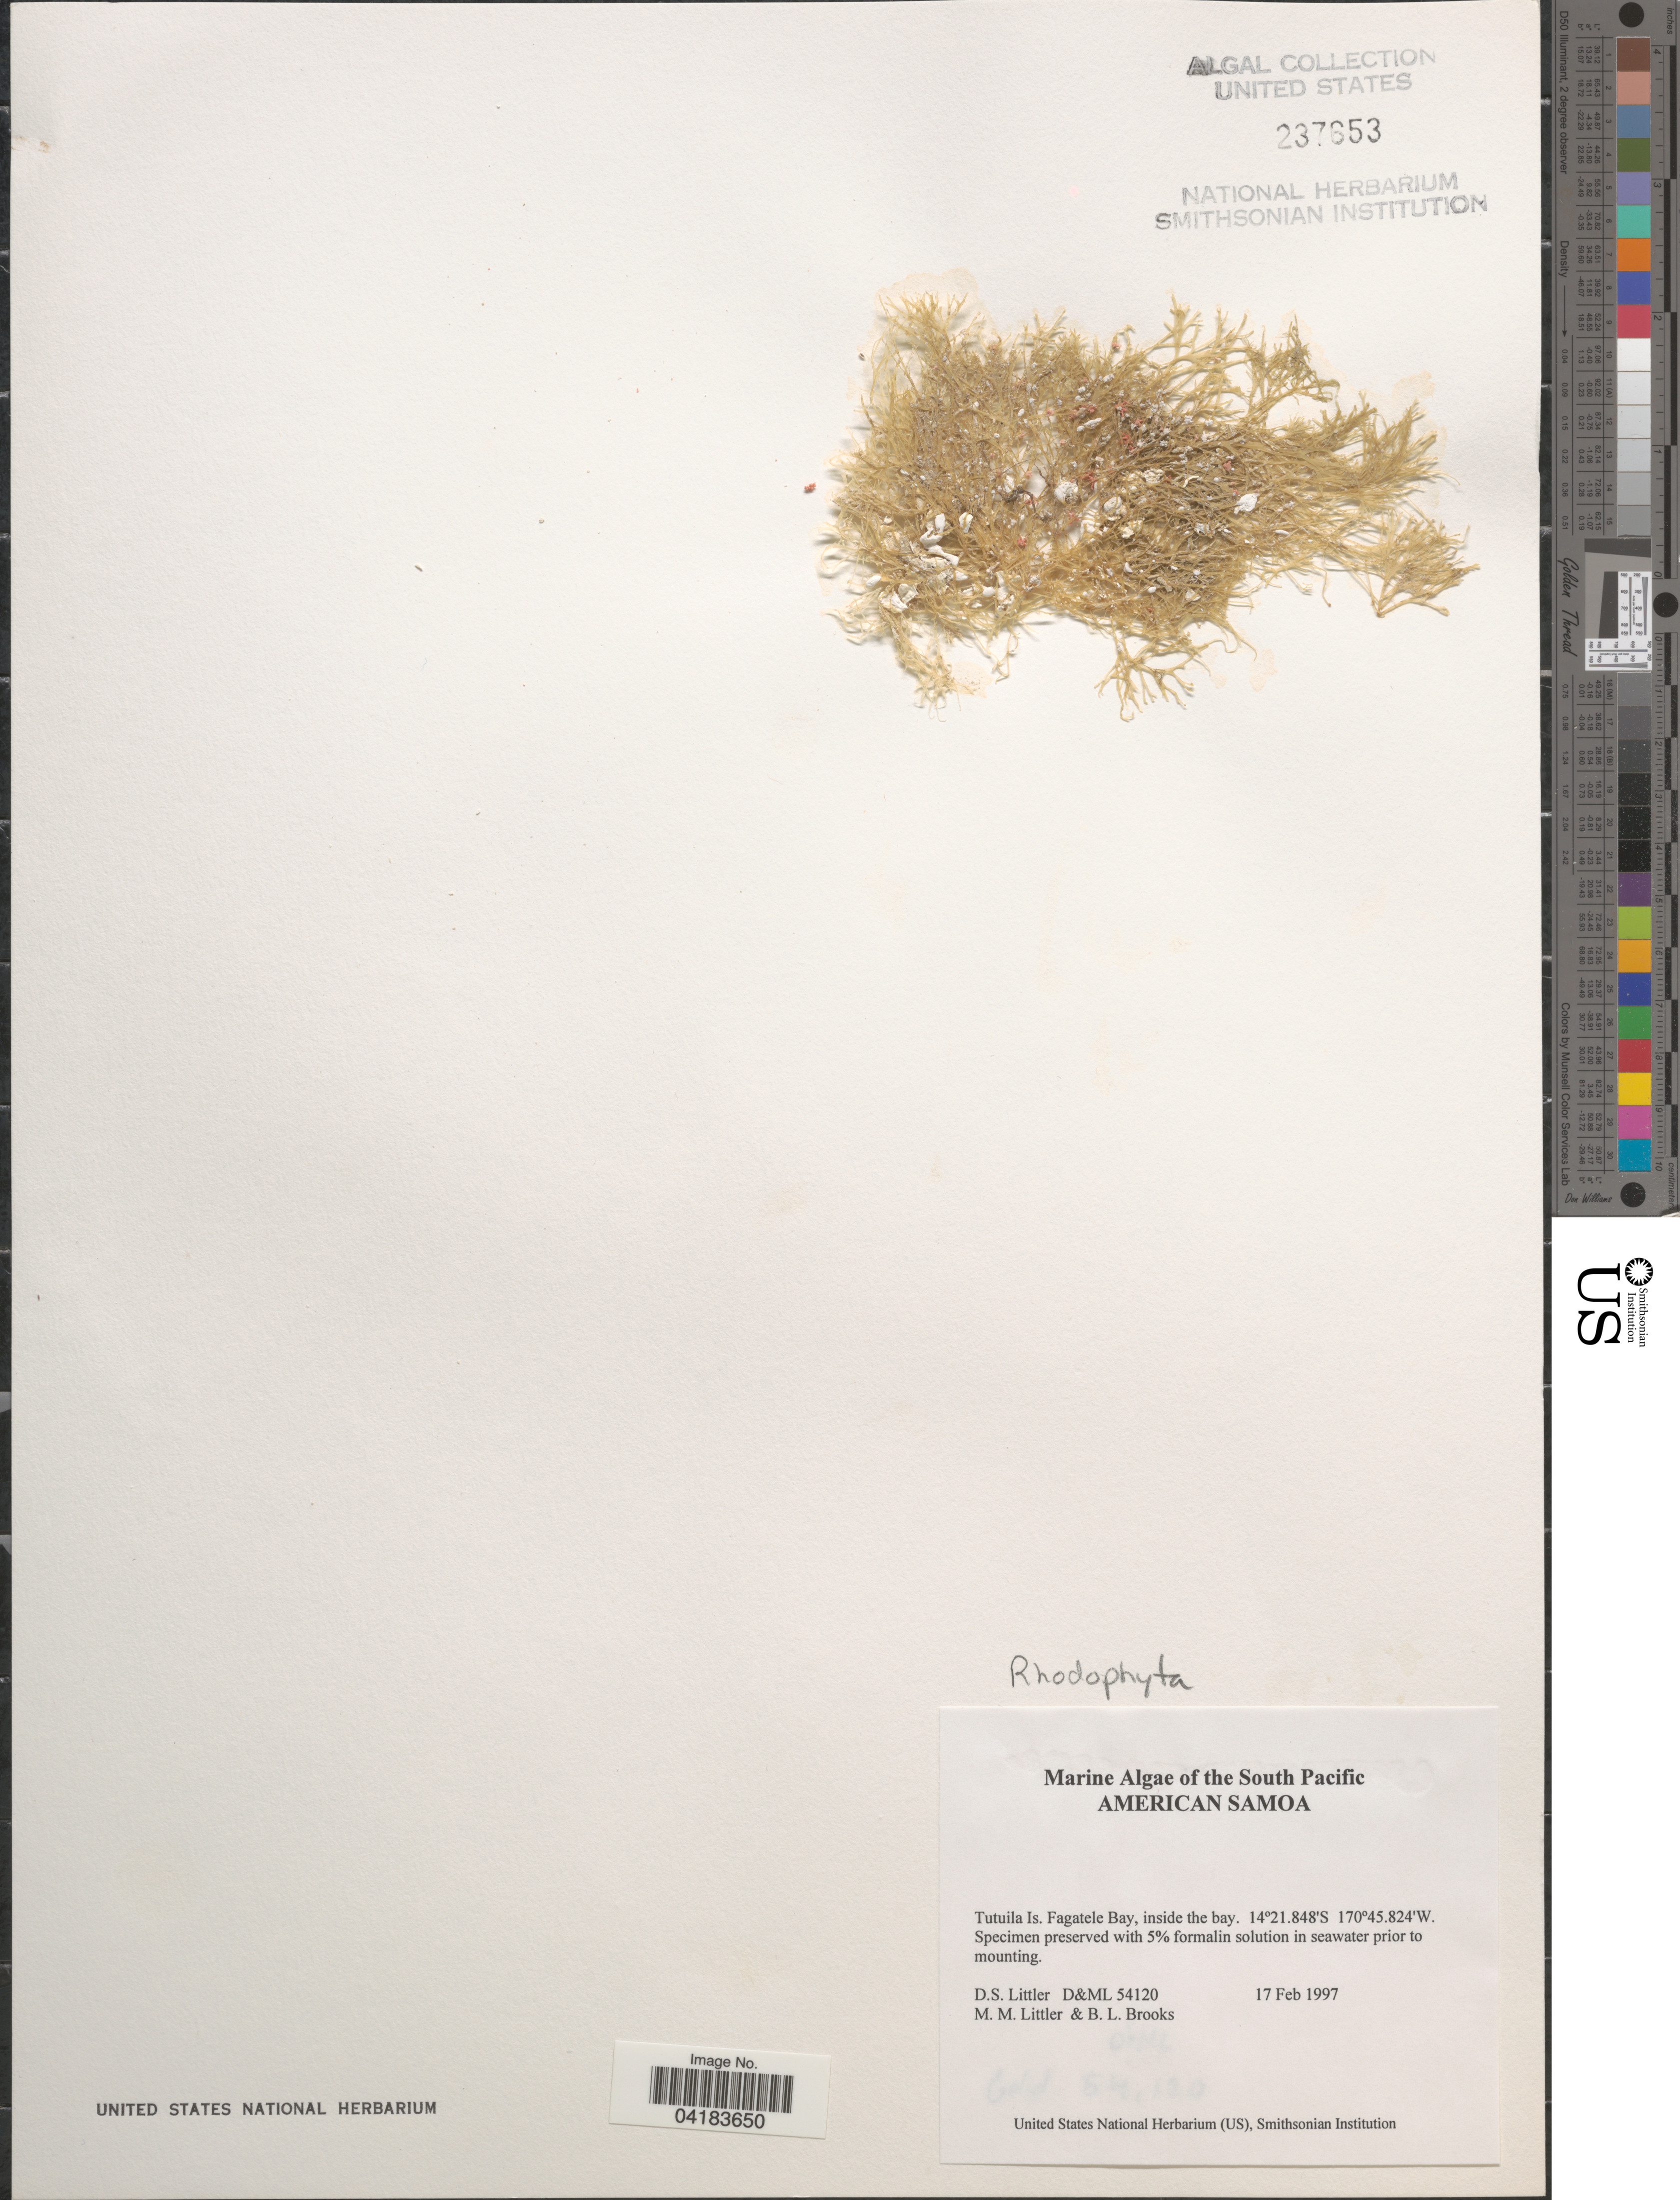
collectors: D. S. Littler & B. Brooks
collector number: D&ML54120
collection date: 1997-02-17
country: American Samoa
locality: The South Pacific American Samoa. Tutuila Is. Fagatele Bay, inside the bay.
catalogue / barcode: US 237653